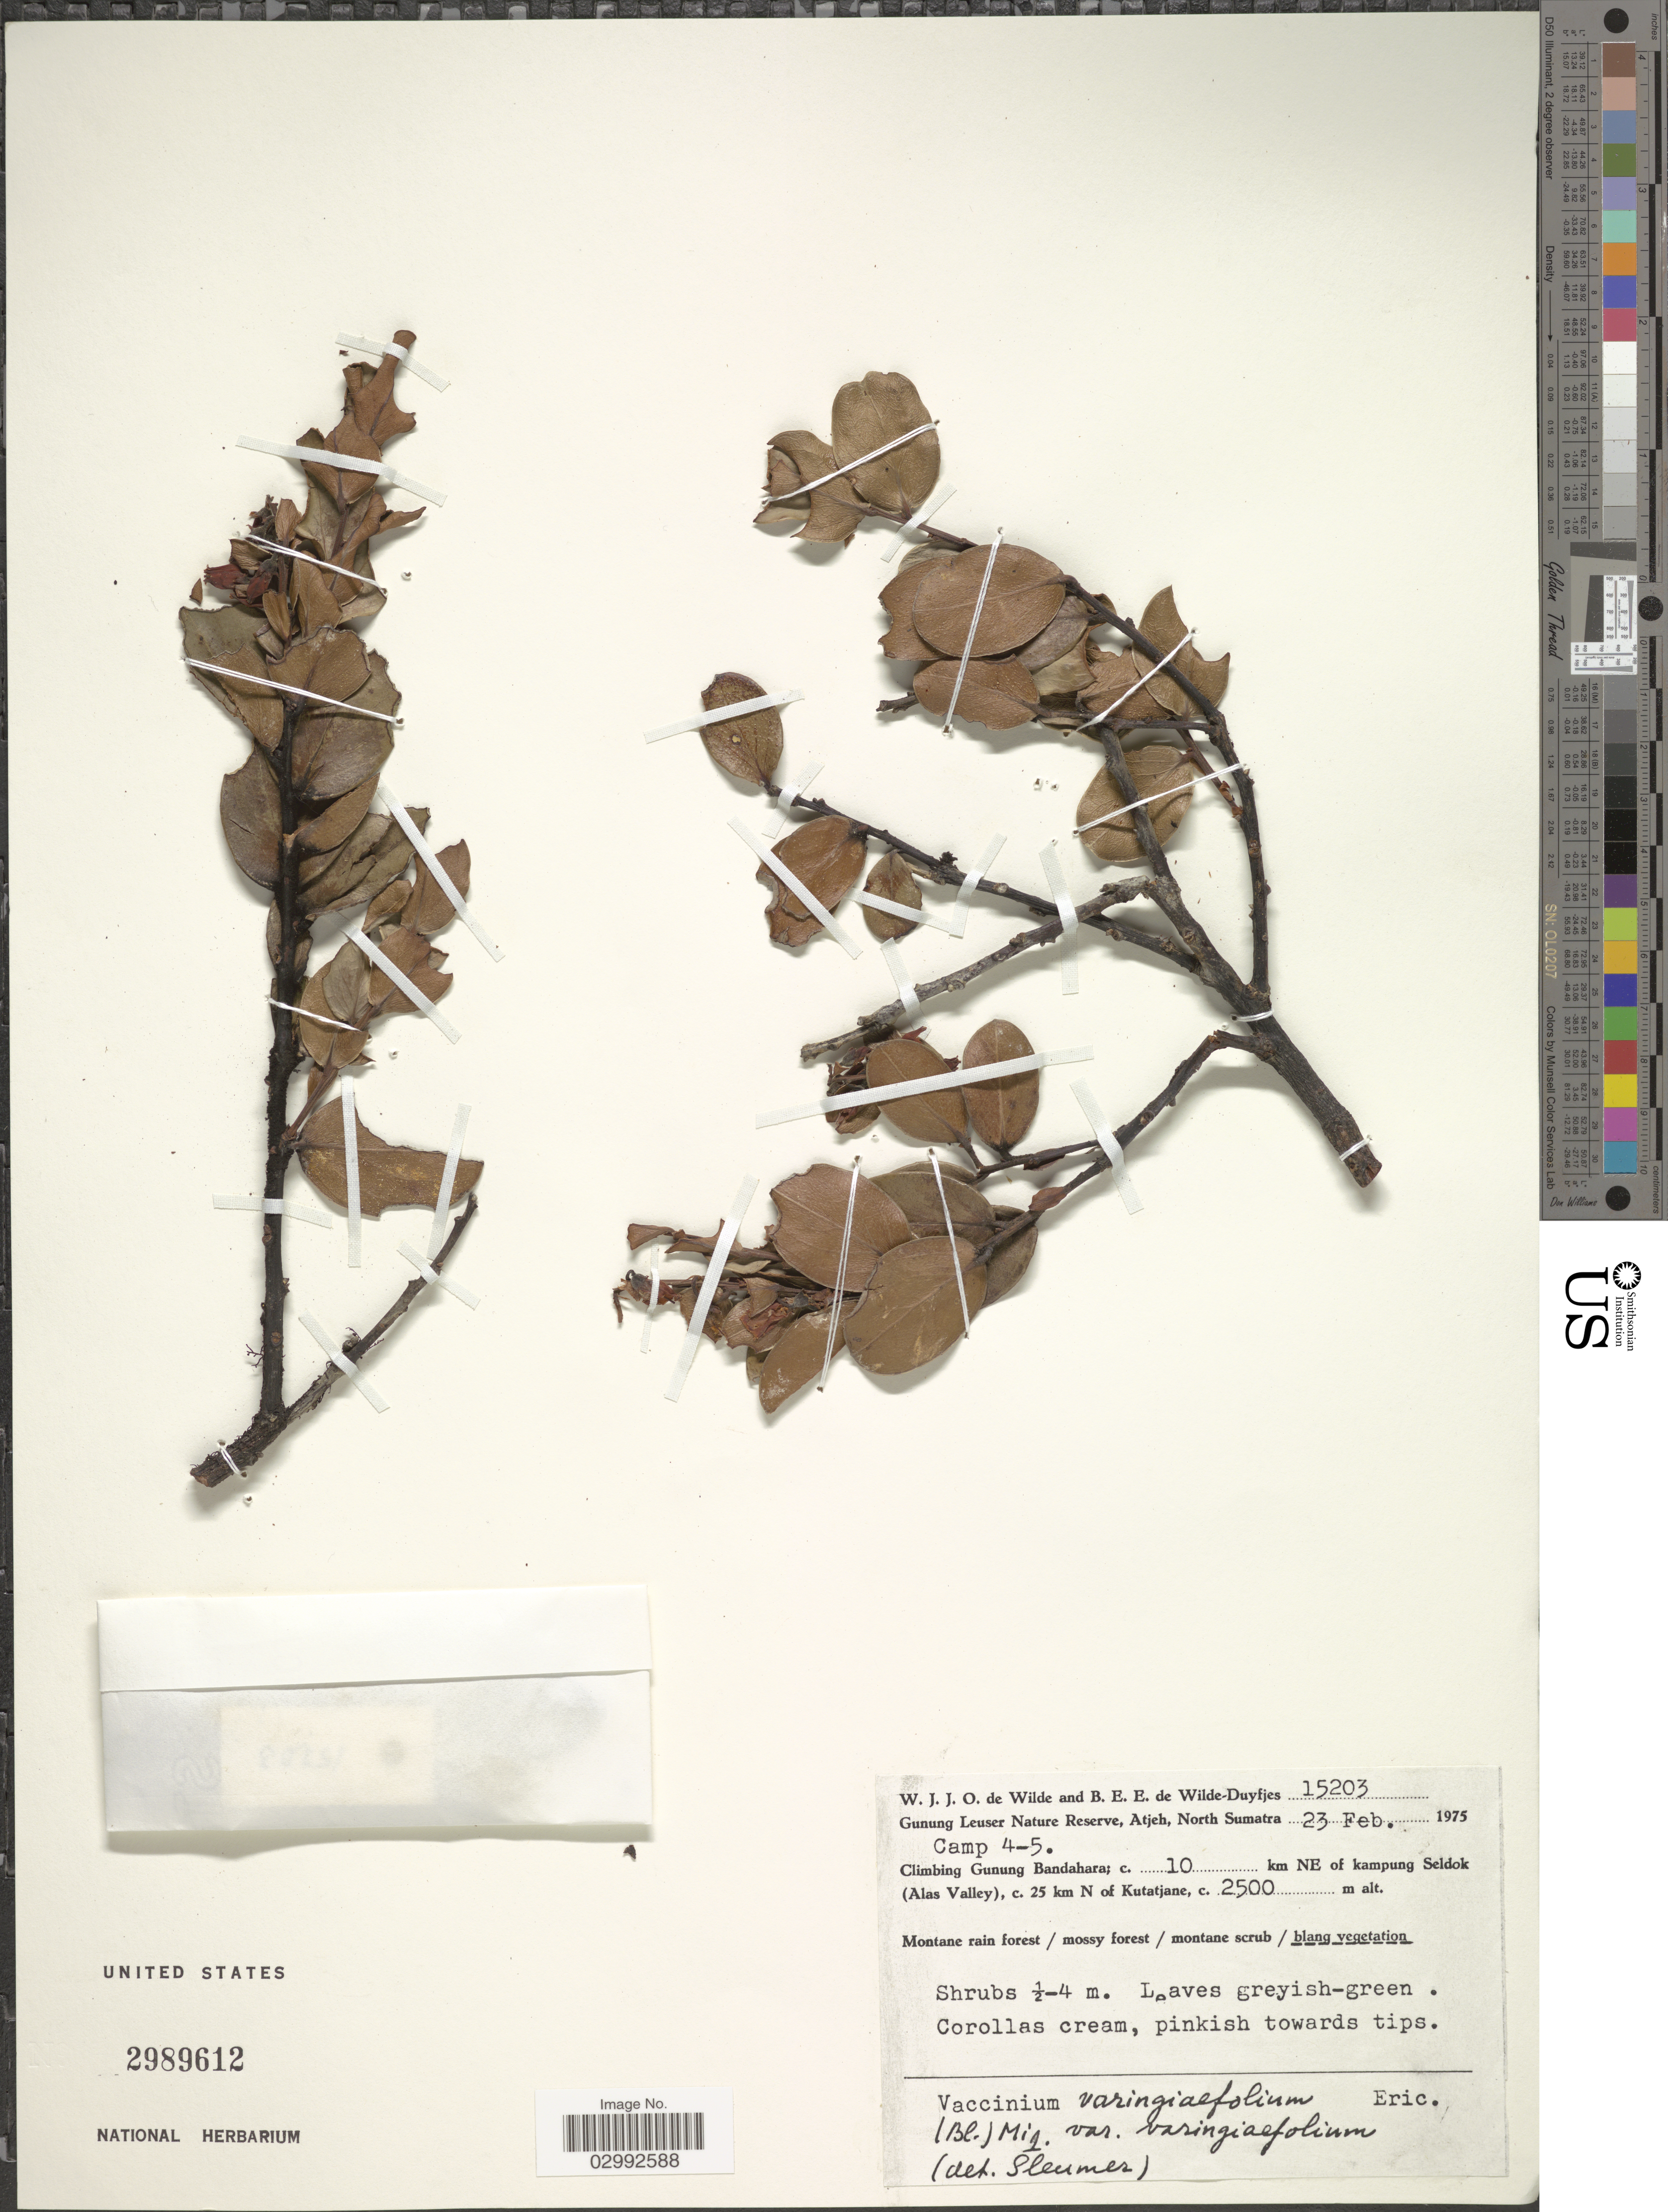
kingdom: Plantae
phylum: Tracheophyta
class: Magnoliopsida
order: Ericales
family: Ericaceae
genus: Vaccinium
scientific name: Vaccinium varingiaefolium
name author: Miq.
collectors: W. J. de Wilde & B. E. de Wilde-Duyfjes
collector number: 15203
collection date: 1975-02-23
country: Indonesia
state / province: Sumatra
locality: Gunung Leuser Nature Reserve, Atjeh, North Sumatra, Climbing Gunung Bandahara; c. 10 km NE of kampung Seldok (Alas Valley), c. 25 km N of Kutatjane, Camp 4-5.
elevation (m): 2500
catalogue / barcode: US 2989612